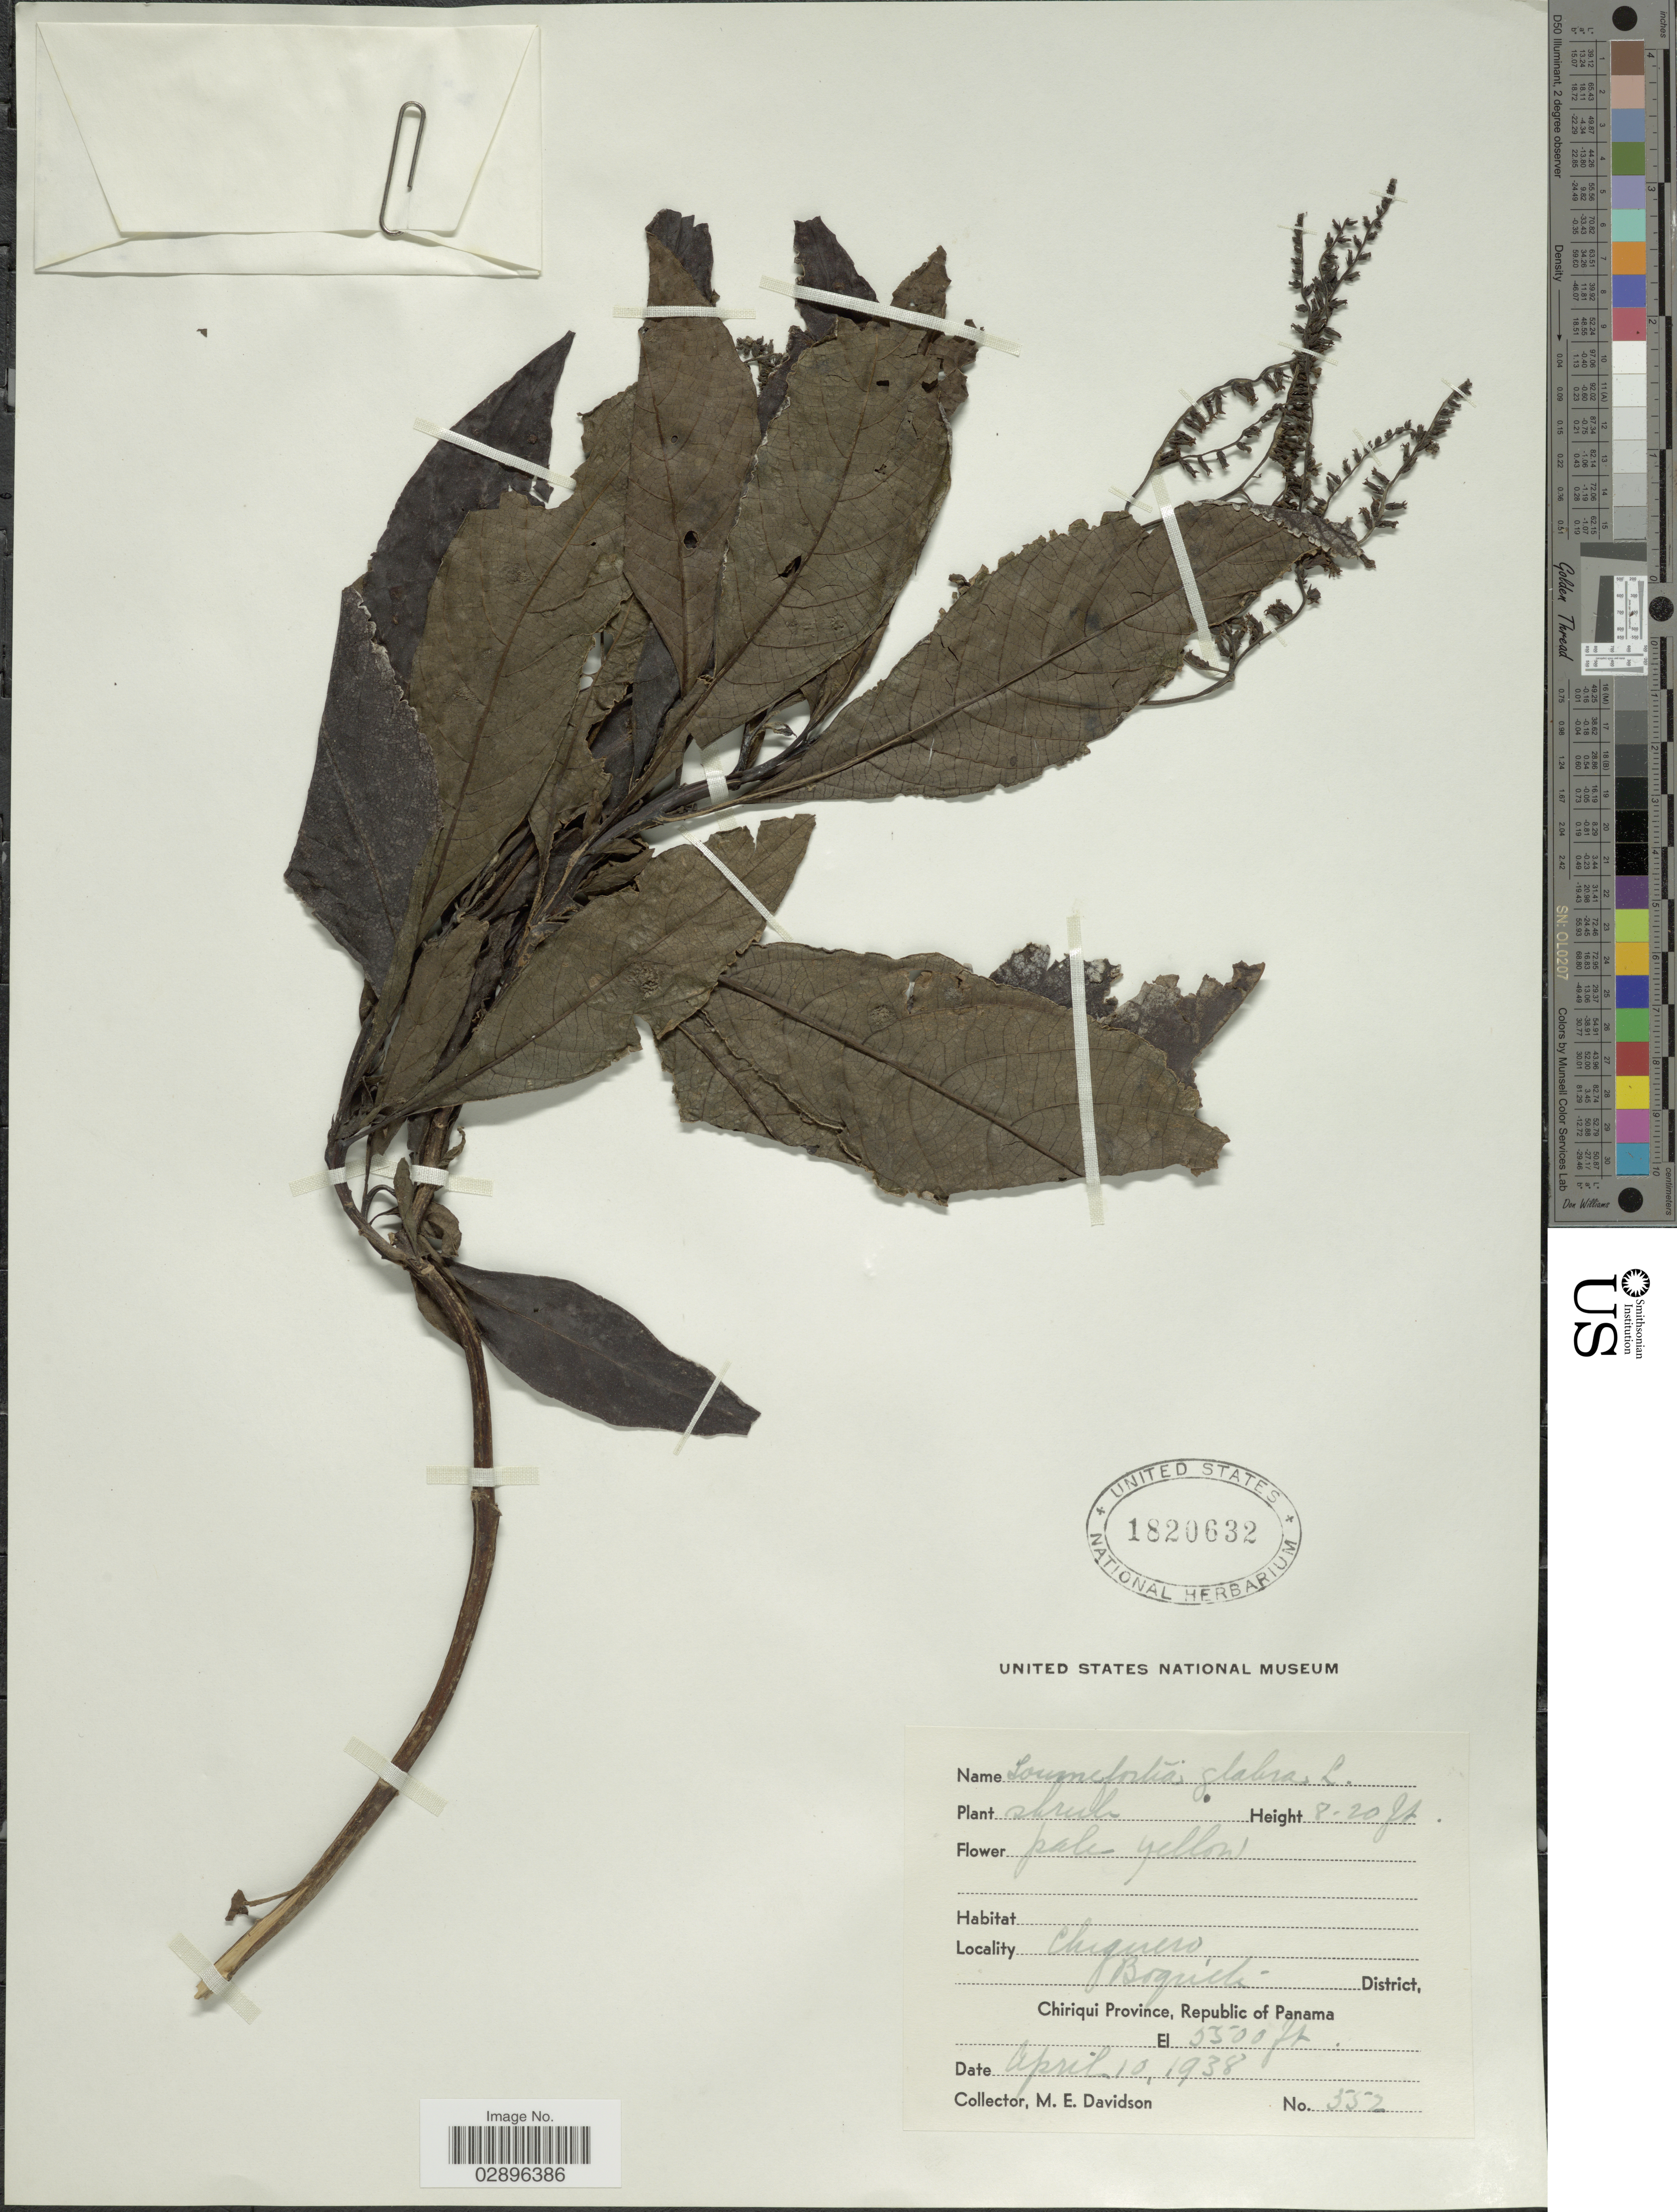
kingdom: Plantae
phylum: Tracheophyta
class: Magnoliopsida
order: Boraginales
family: Heliotropiaceae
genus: Tournefortia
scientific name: Tournefortia glabra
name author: L.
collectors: M. E. Davidson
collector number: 352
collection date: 1938-04-10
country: Panama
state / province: Chiriqui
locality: Chiquero, Boquete District.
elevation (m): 1676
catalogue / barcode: US 1820632